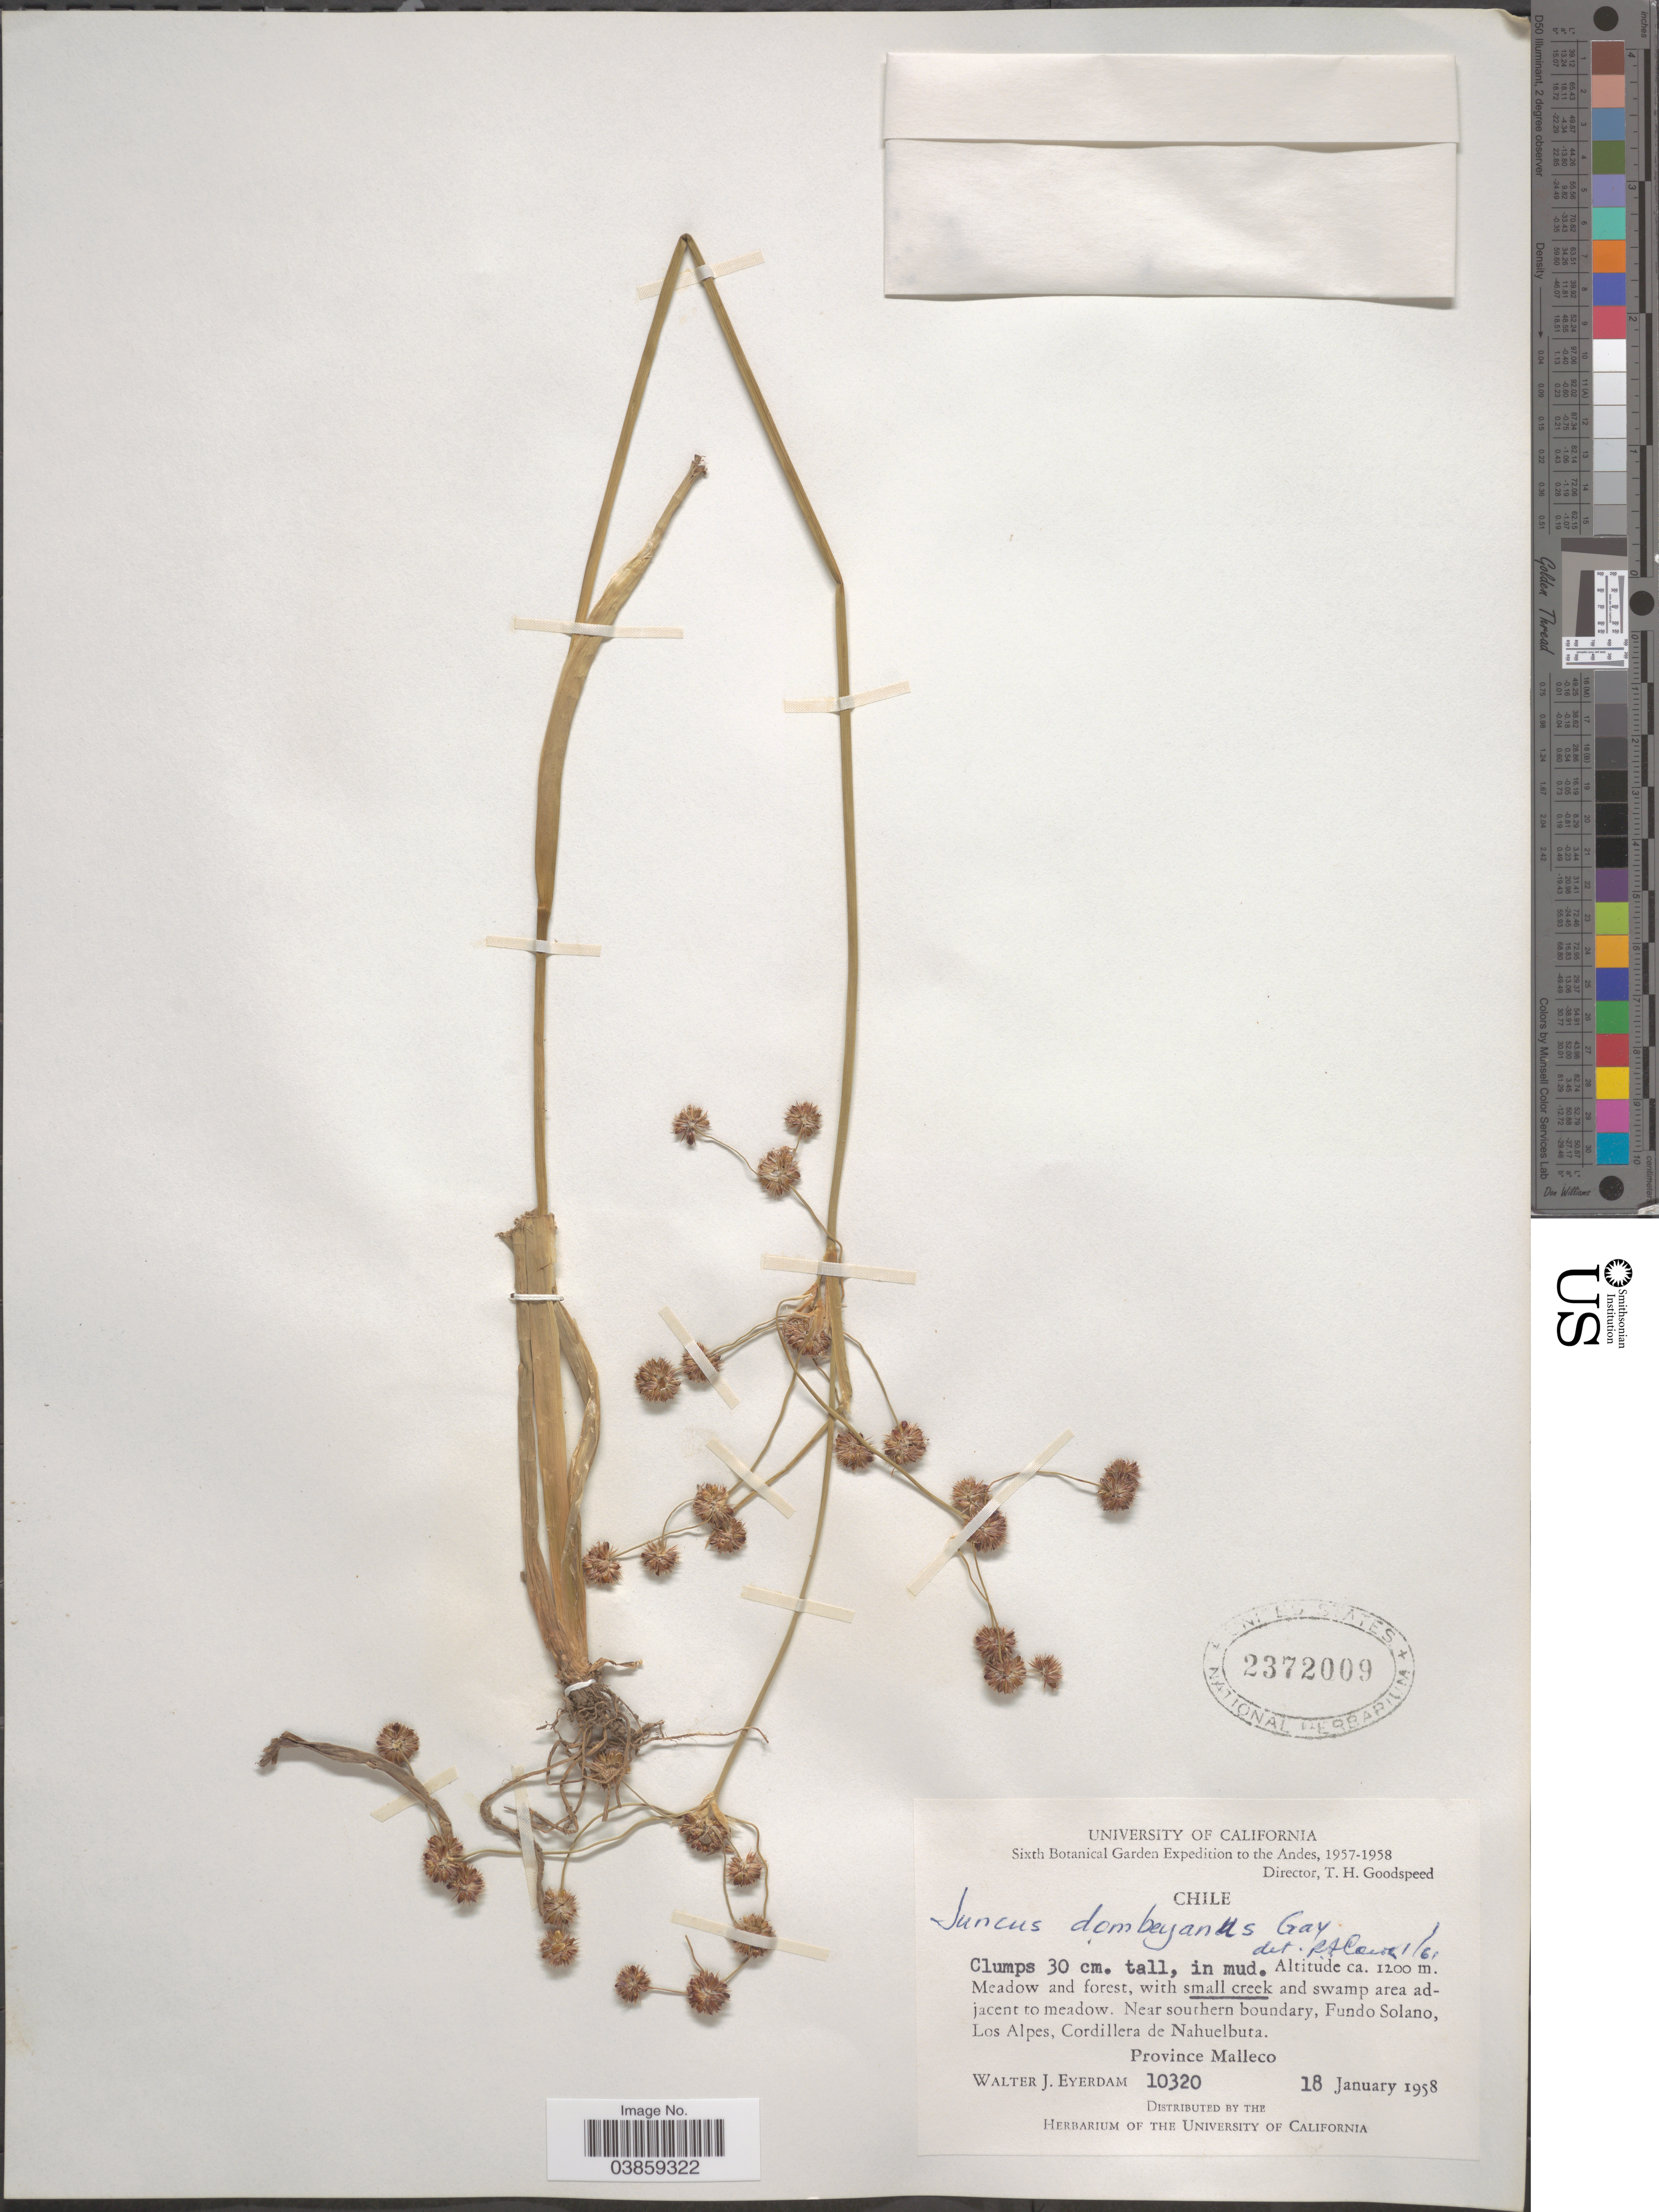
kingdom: Plantae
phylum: Tracheophyta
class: Liliopsida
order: Poales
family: Juncaceae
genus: Juncus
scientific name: Juncus dombeyanus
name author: J. Gay ex Laharpe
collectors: W. J. Eyerdam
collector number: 10320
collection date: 1958-01-18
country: Chile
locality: Andes. Near southern boundary, Fundo Solano, Los Alpes, Cordillera de Nahuelbuta. Province Malleco.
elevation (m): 1200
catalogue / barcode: US 2372009